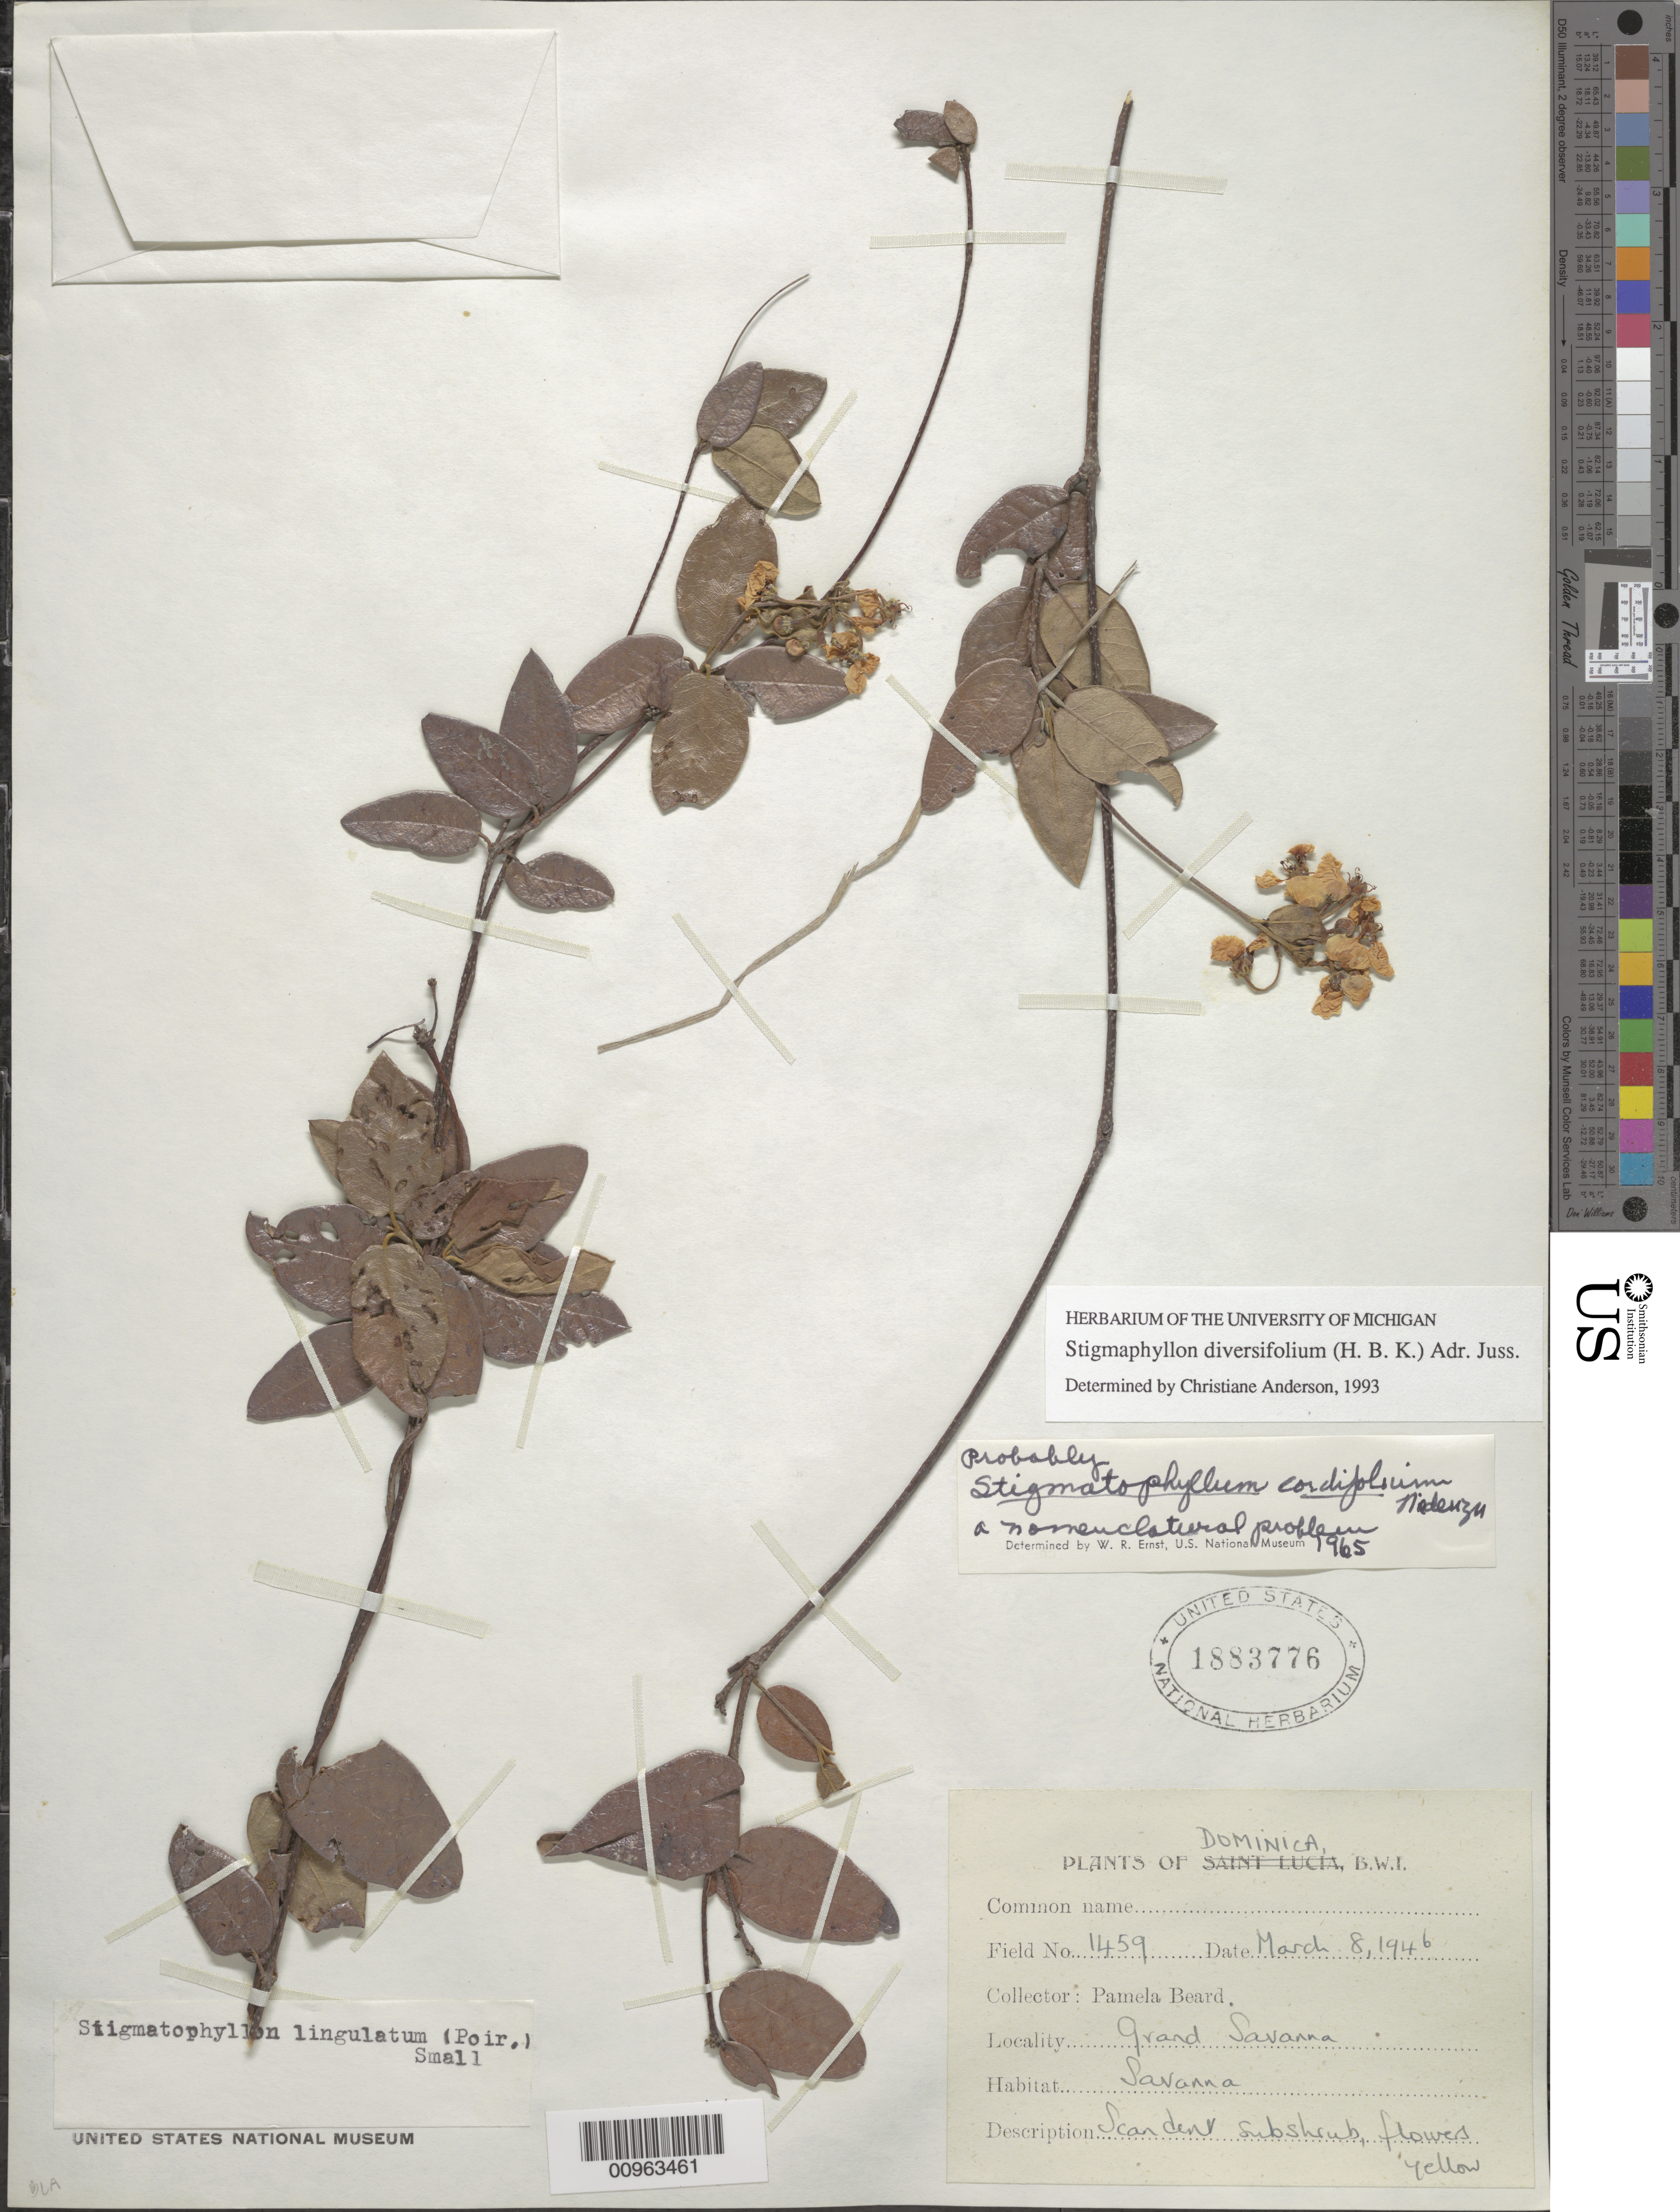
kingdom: Plantae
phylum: Tracheophyta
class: Magnoliopsida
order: Malpighiales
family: Malpighiaceae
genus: Stigmaphyllon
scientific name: Stigmaphyllon diversifolium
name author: (Kunth) A. Juss.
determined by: Anderson, C.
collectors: P. Beard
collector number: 1459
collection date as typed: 08 Mar 1946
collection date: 1946-03-08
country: Dominica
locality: Grande Savane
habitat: Savanna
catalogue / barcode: US 1883776